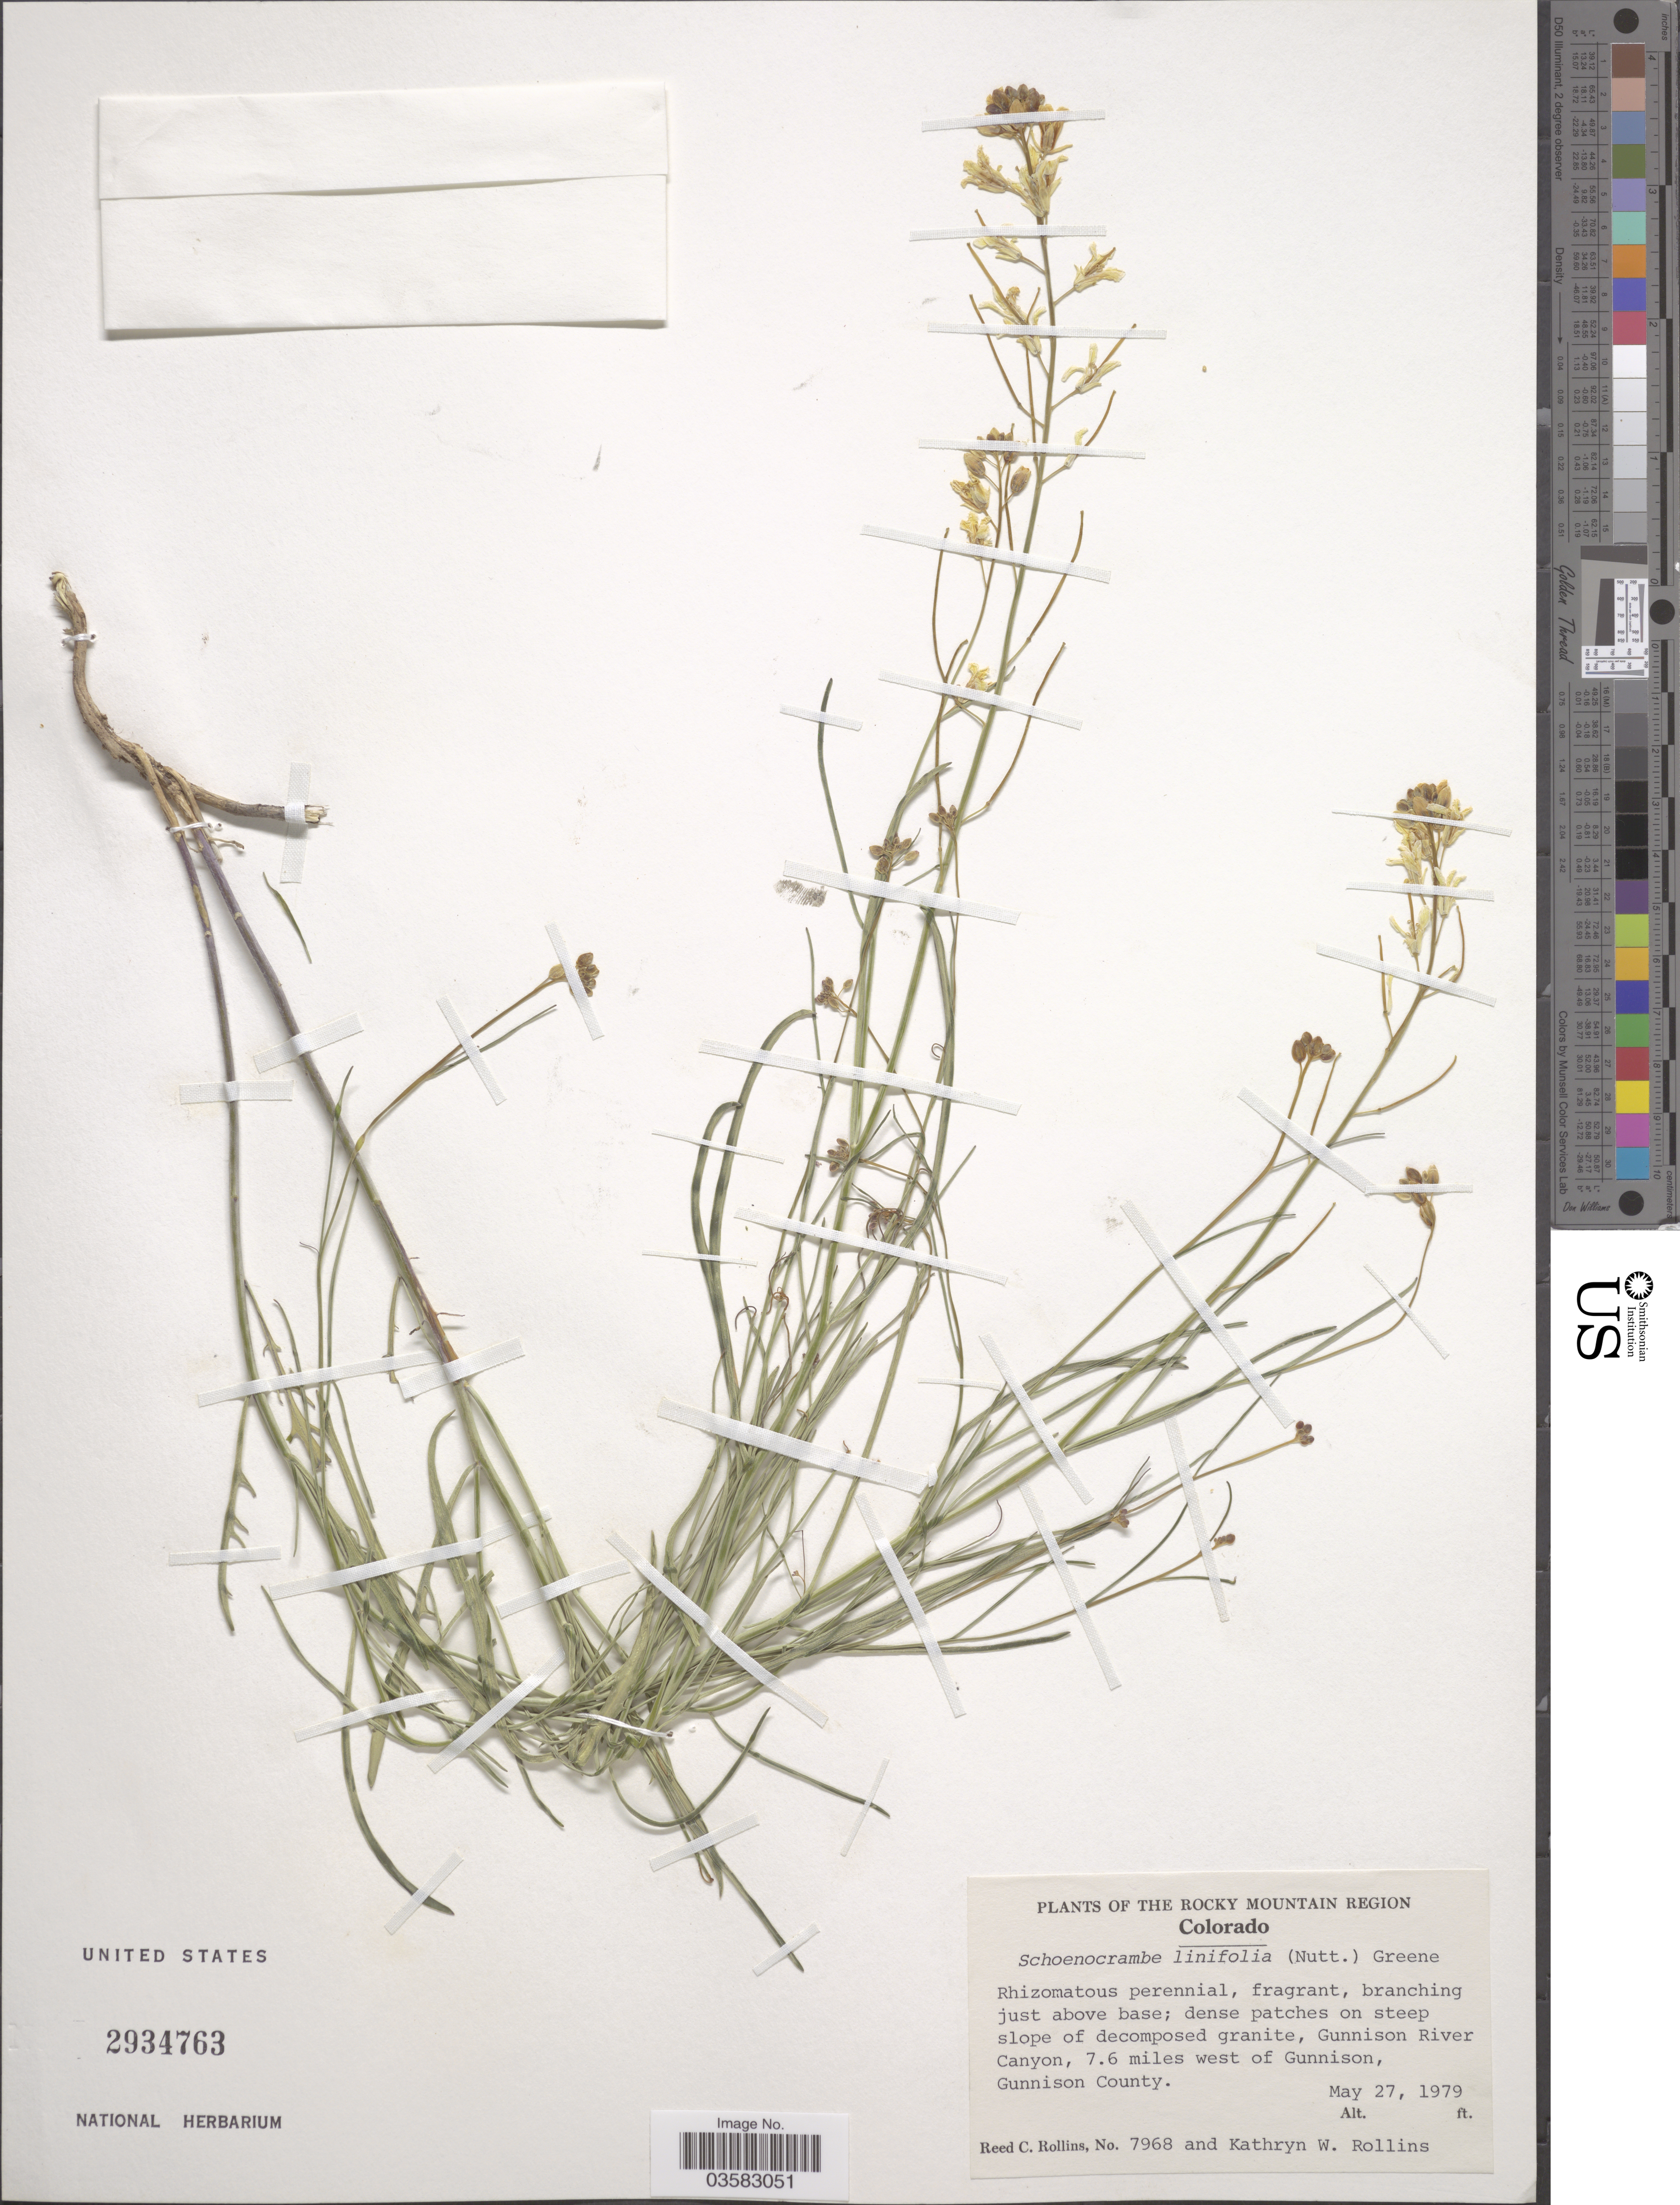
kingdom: Plantae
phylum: Tracheophyta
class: Magnoliopsida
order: Brassicales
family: Brassicaceae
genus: Sisymbrium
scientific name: Sisymbrium linifolium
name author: (Nutt.) Nutt. ex Torr. & A. Gray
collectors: R. C. Rollins & K. W. Rollins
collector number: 7968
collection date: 1979-05-27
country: United States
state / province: Colorado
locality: The Rocky Mountain Region. Gunnison River Canyon, 7.6 miles west of Gunnison, Gunnison County.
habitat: dense patches on steep slope of decomposed granite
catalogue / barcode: US 2934763